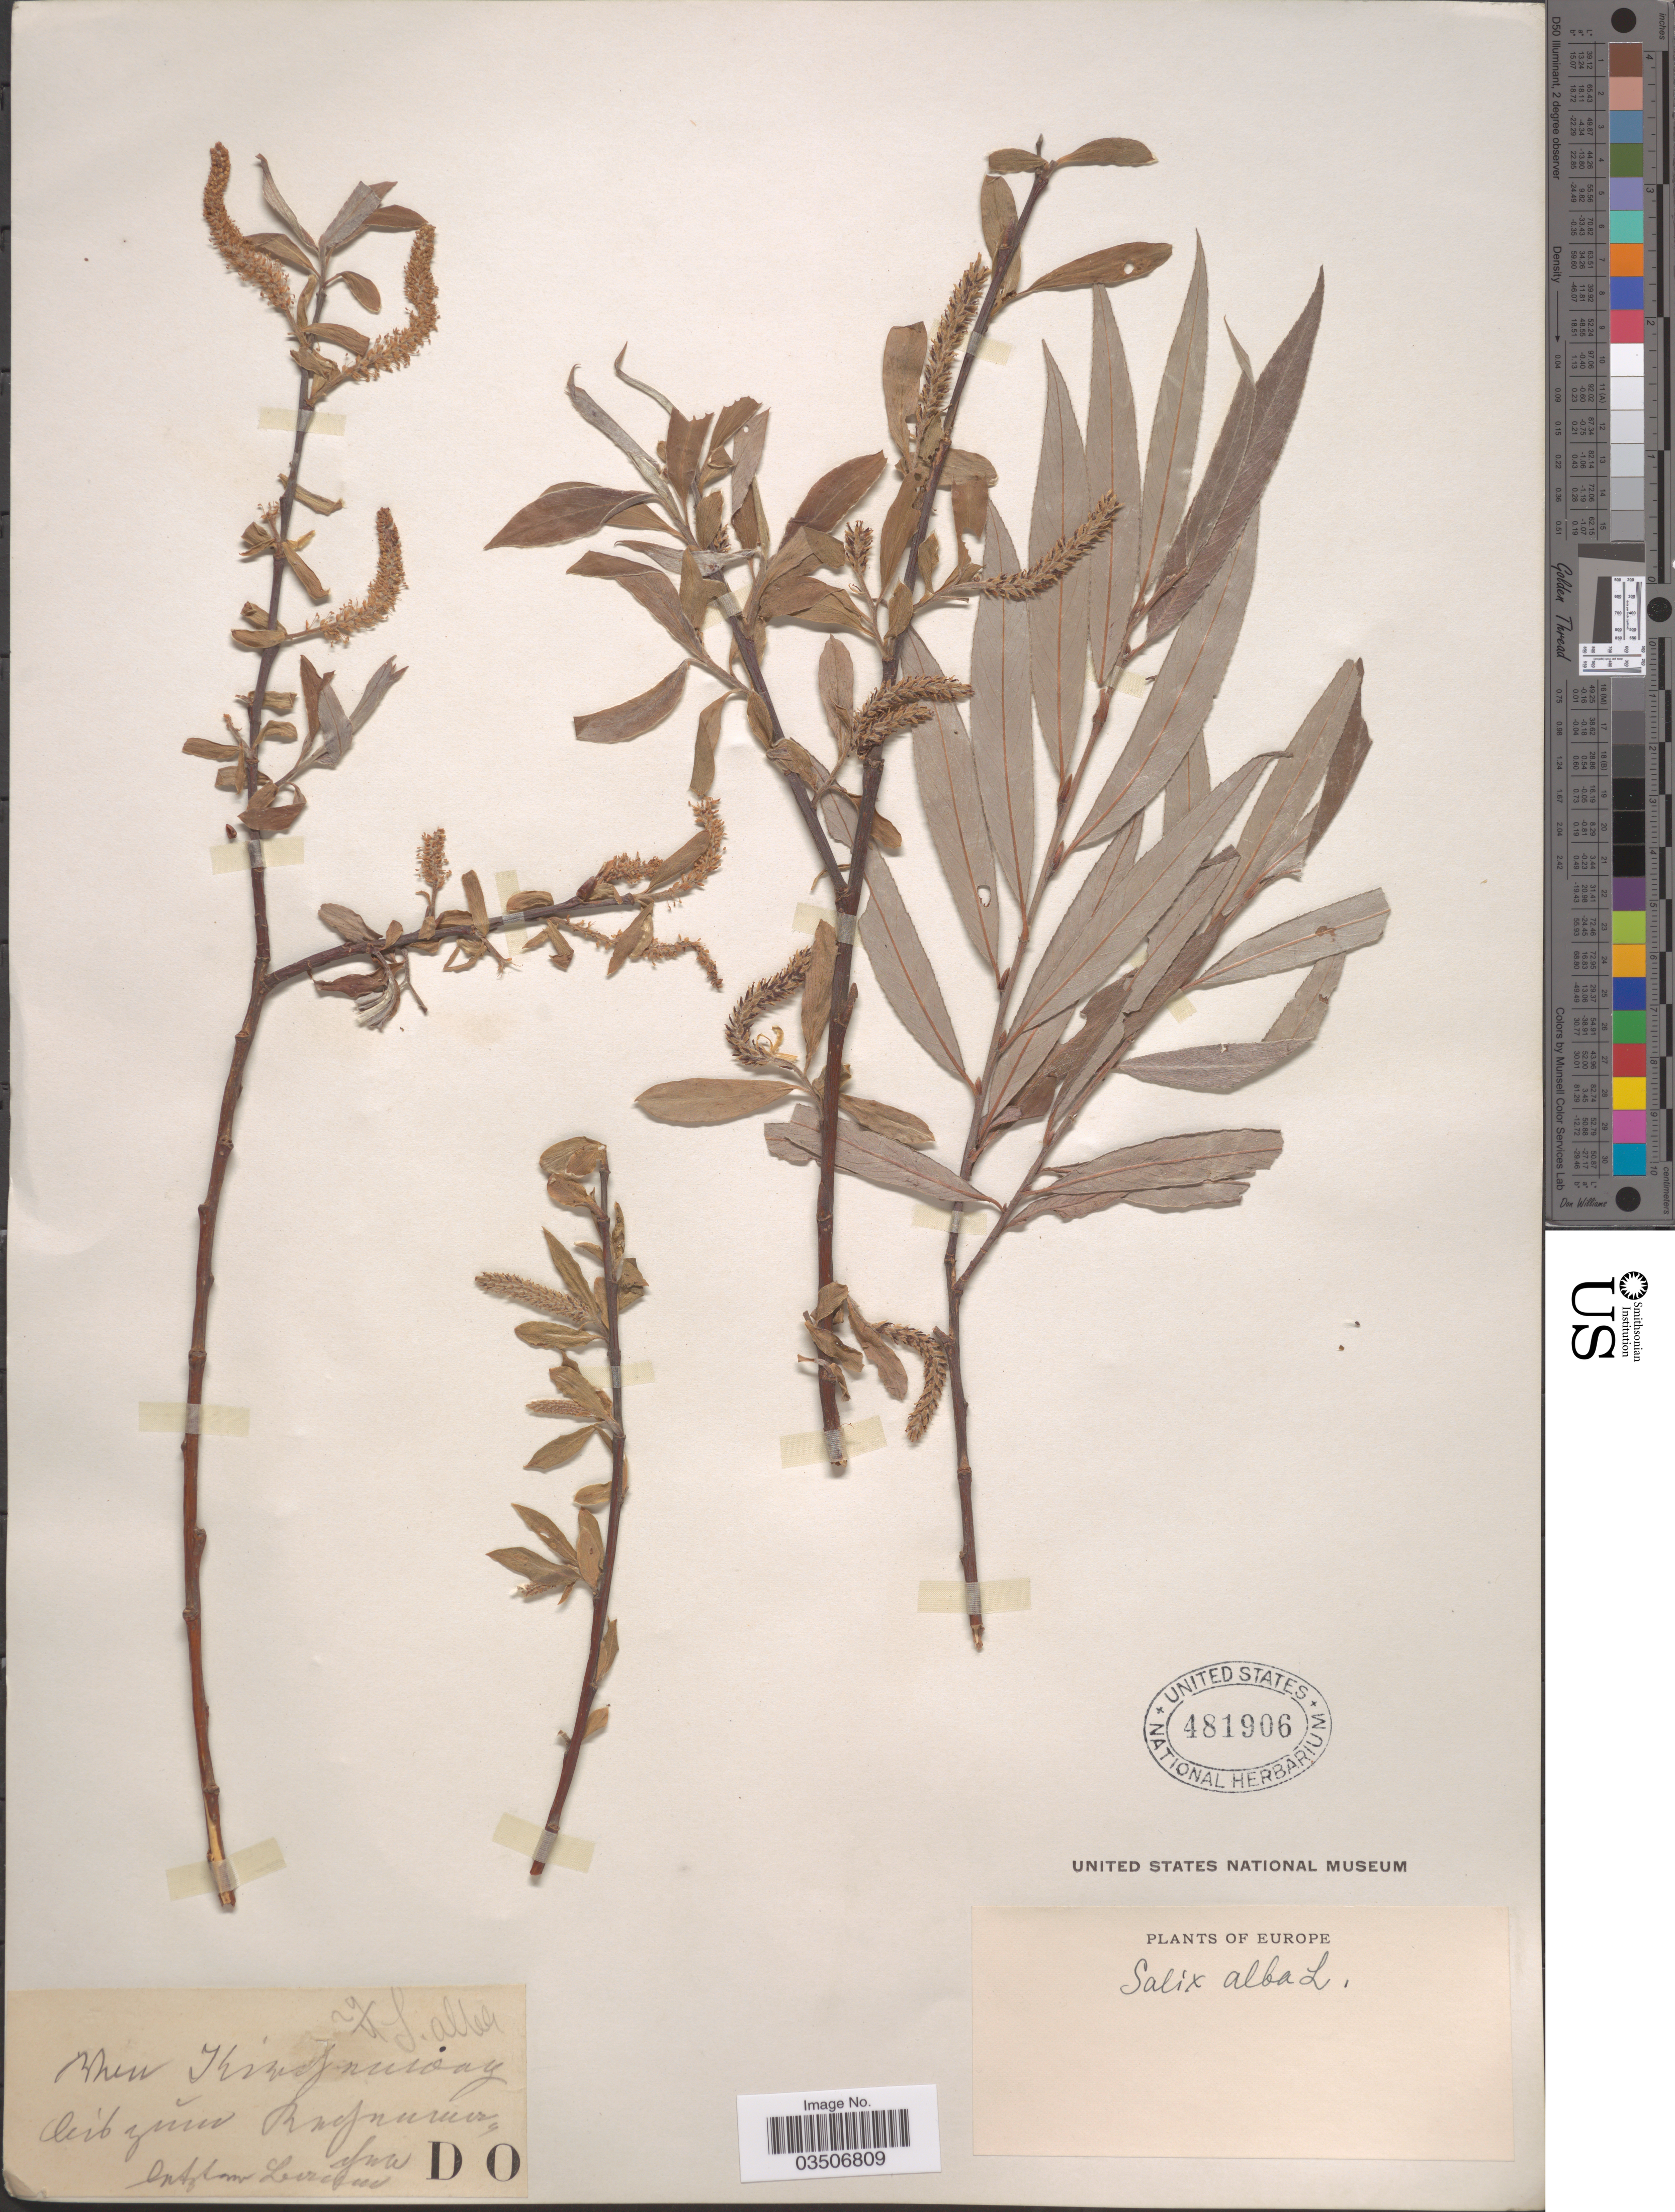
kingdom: Plantae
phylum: Tracheophyta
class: Magnoliopsida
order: Malpighiales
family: Salicaceae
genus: Salix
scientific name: Salix alba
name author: L.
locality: Europe. [illegible text].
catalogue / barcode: US 481906